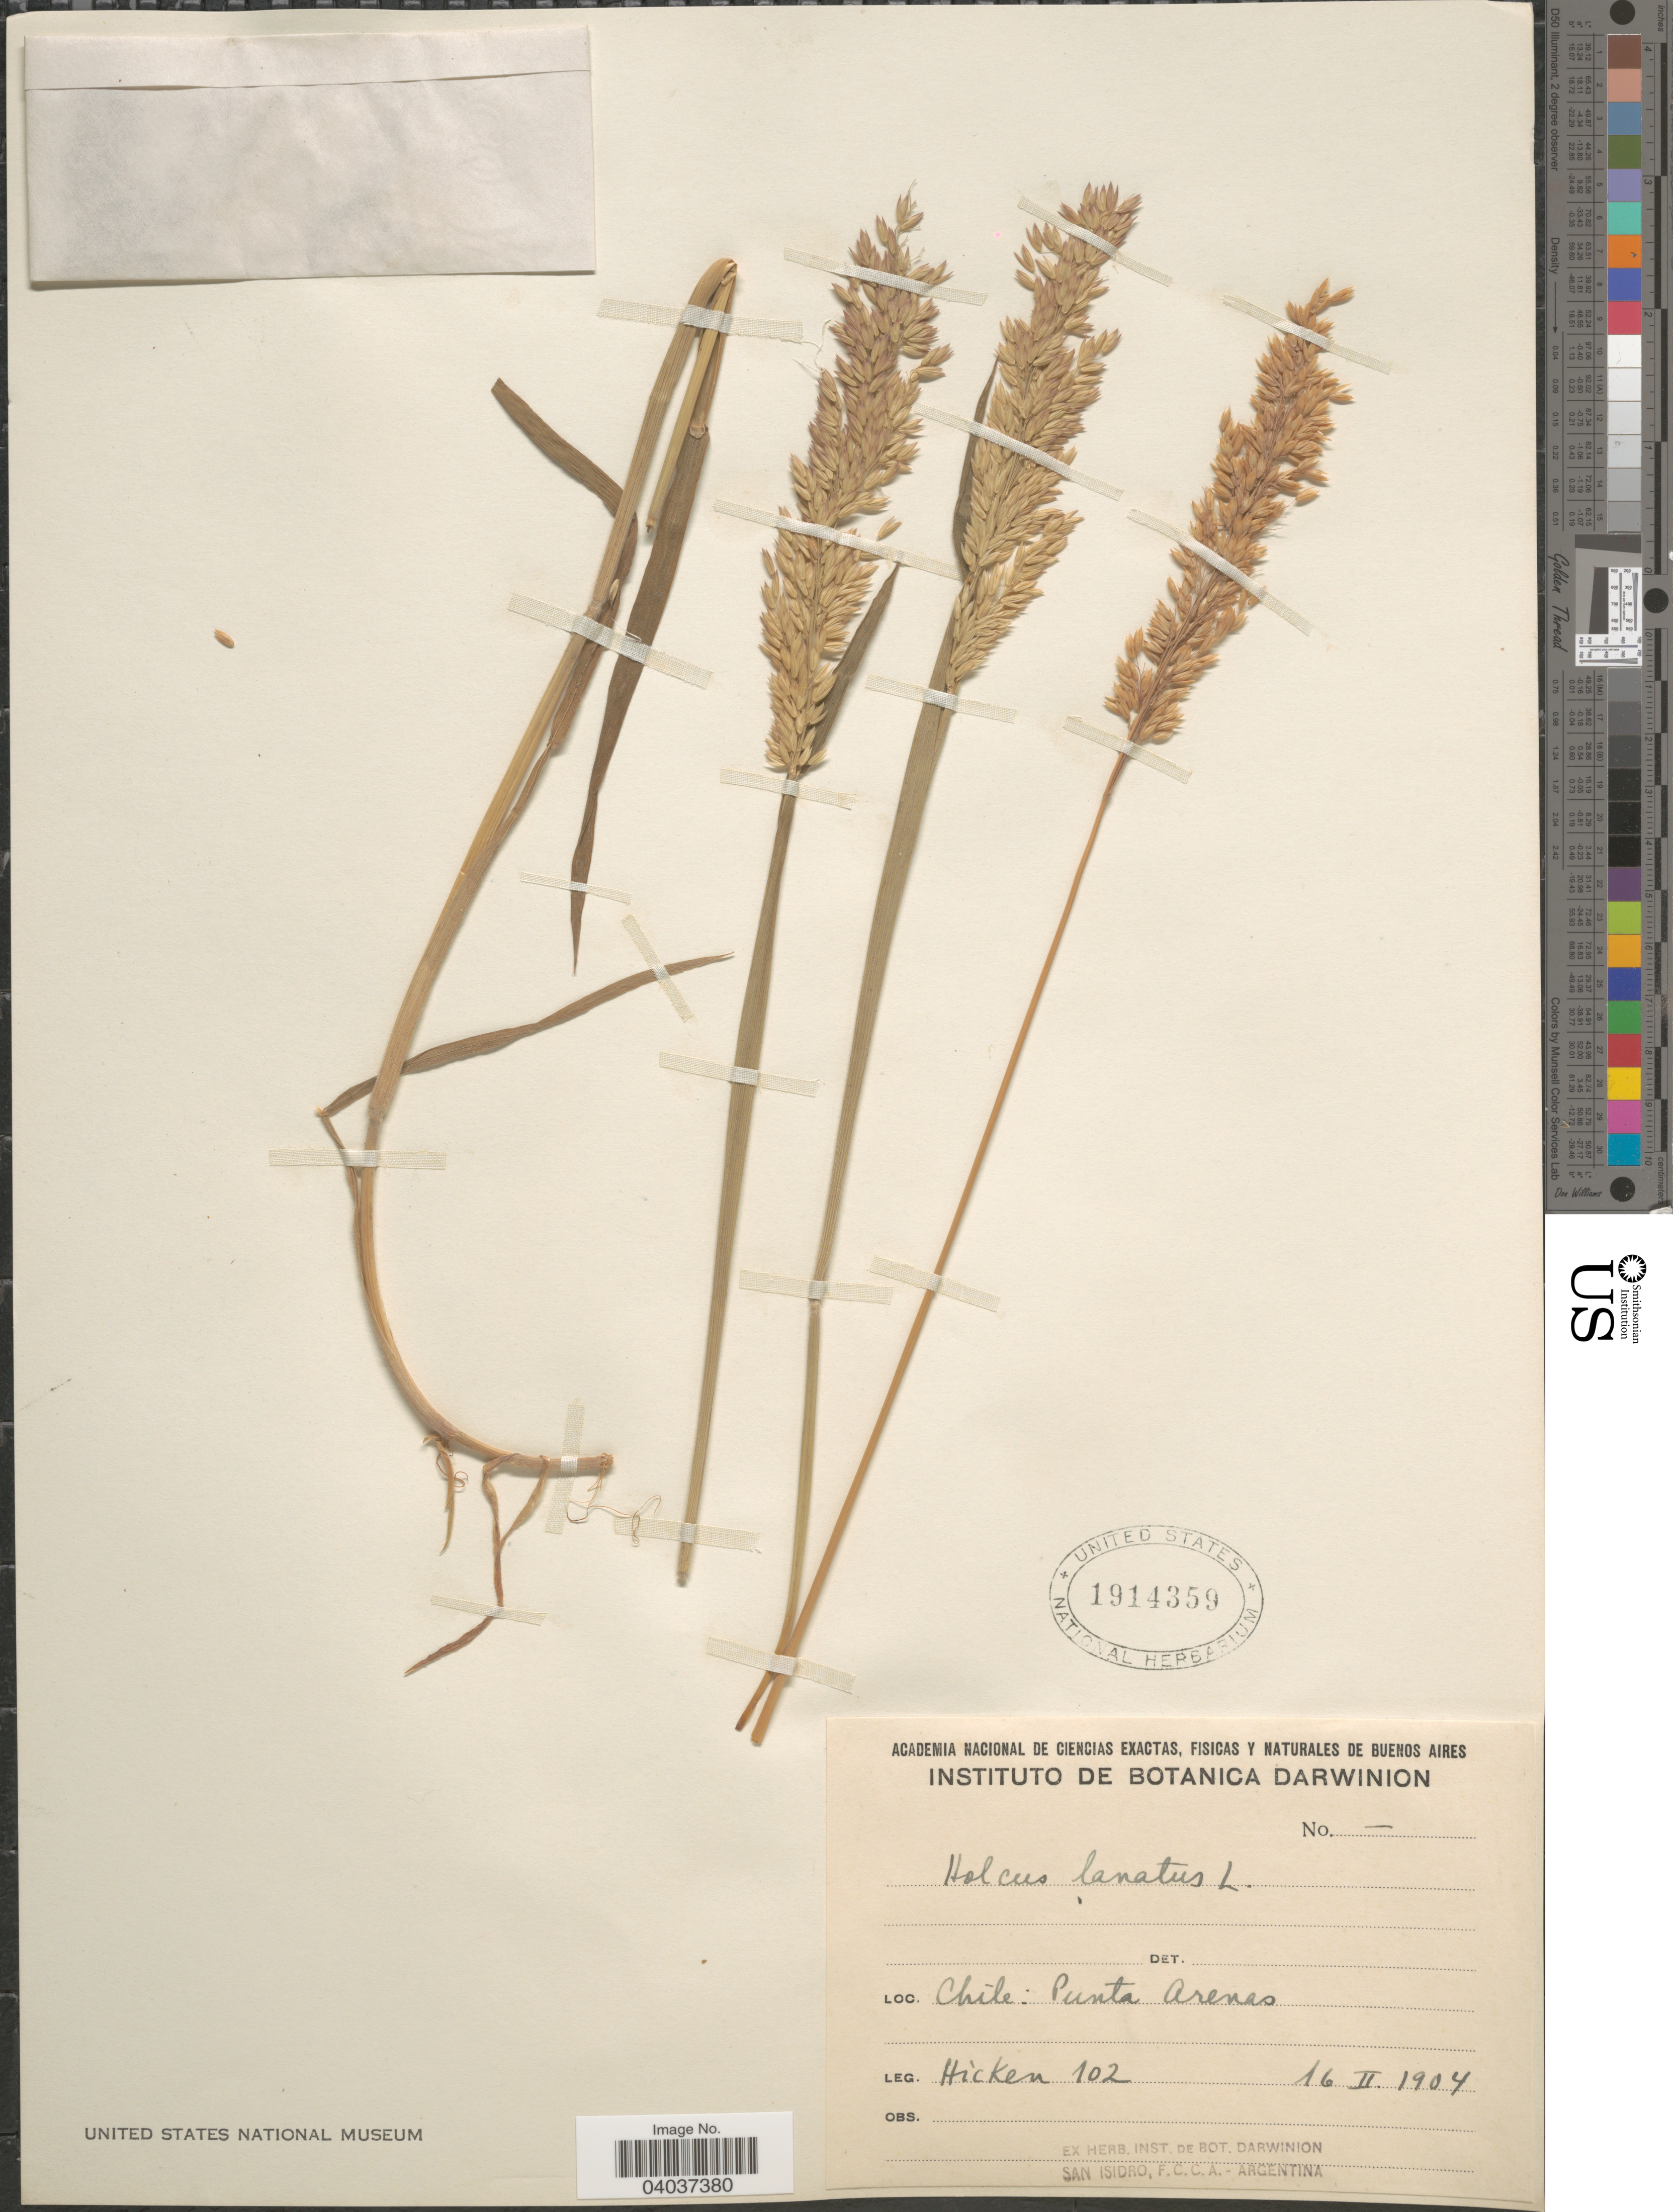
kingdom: Plantae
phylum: Tracheophyta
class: Liliopsida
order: Poales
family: Poaceae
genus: Holcus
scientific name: Holcus lanatus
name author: L.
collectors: Hicken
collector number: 102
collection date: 1904-02-16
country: Chile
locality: Punta Arenas.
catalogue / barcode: US 1914359